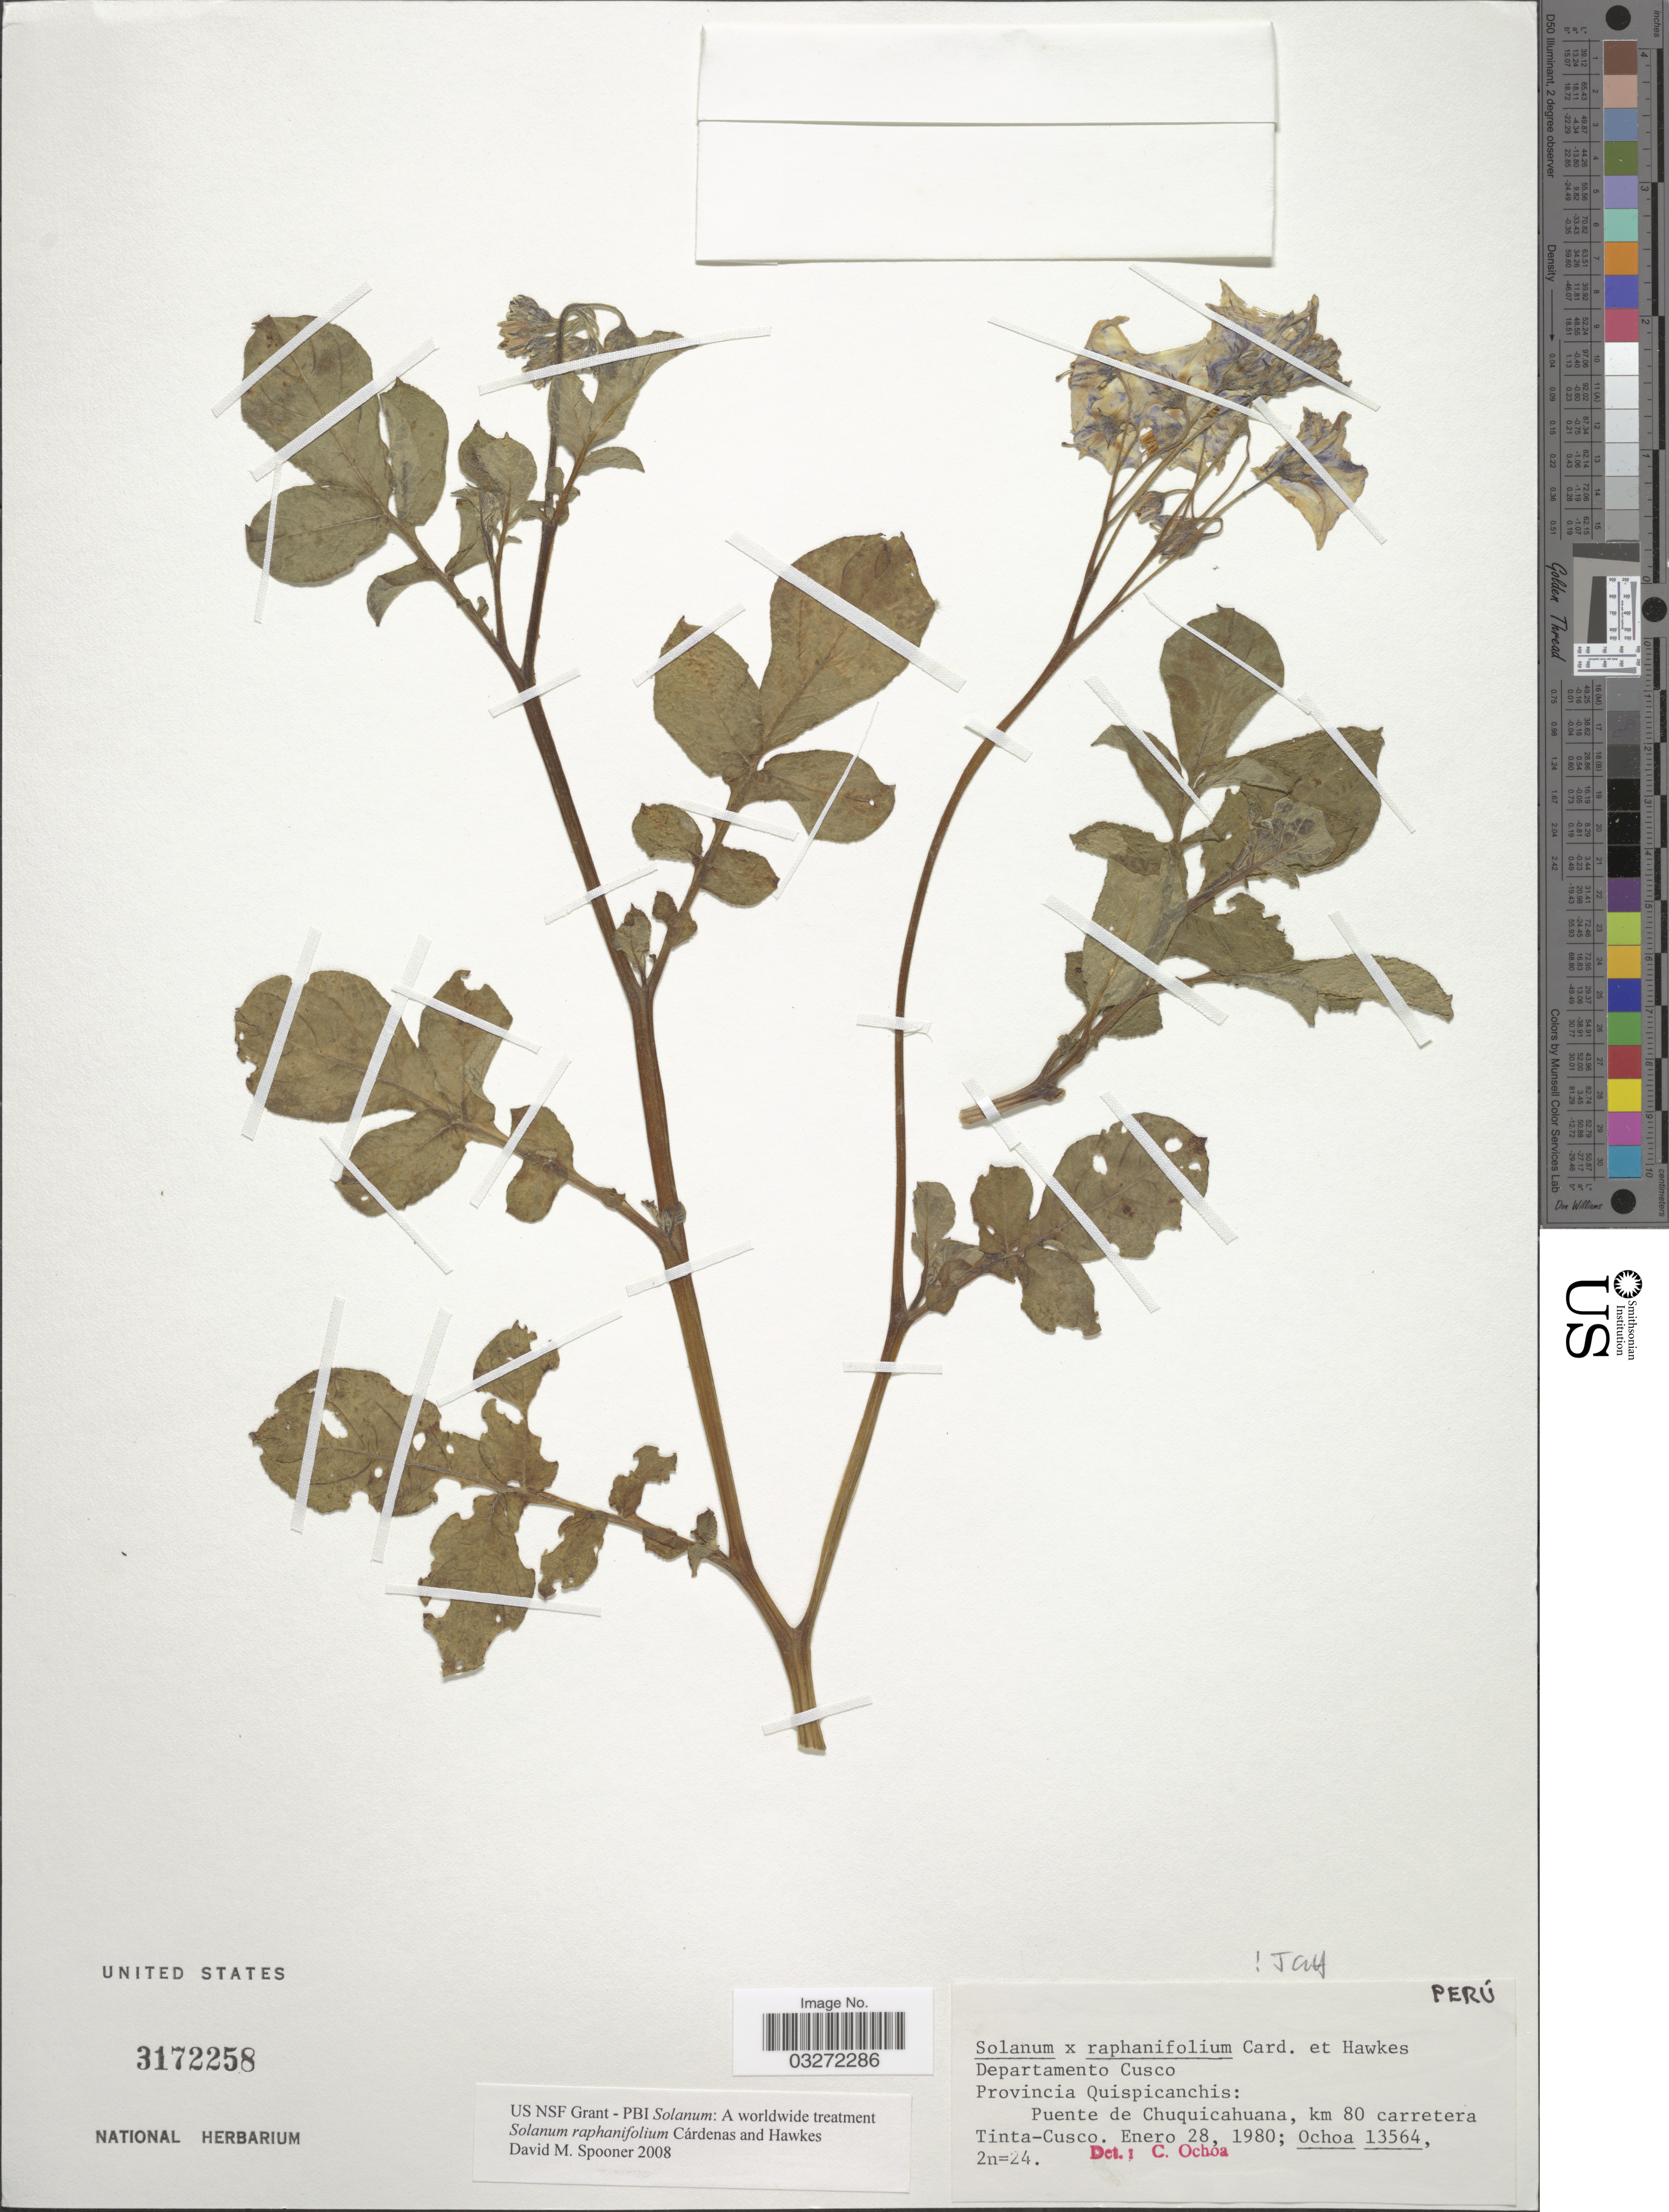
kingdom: Plantae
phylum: Tracheophyta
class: Magnoliopsida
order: Solanales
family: Solanaceae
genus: Solanum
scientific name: Solanum raphanifolium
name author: Cárdenas & Hawkes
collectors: -. Ochoa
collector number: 13564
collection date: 1980-01-28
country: Peru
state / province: Cusco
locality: Provincia Quispicanchis: Puente de Chuquicahuana, km 80 carretera Tinta-Cusco.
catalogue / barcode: US 3172258